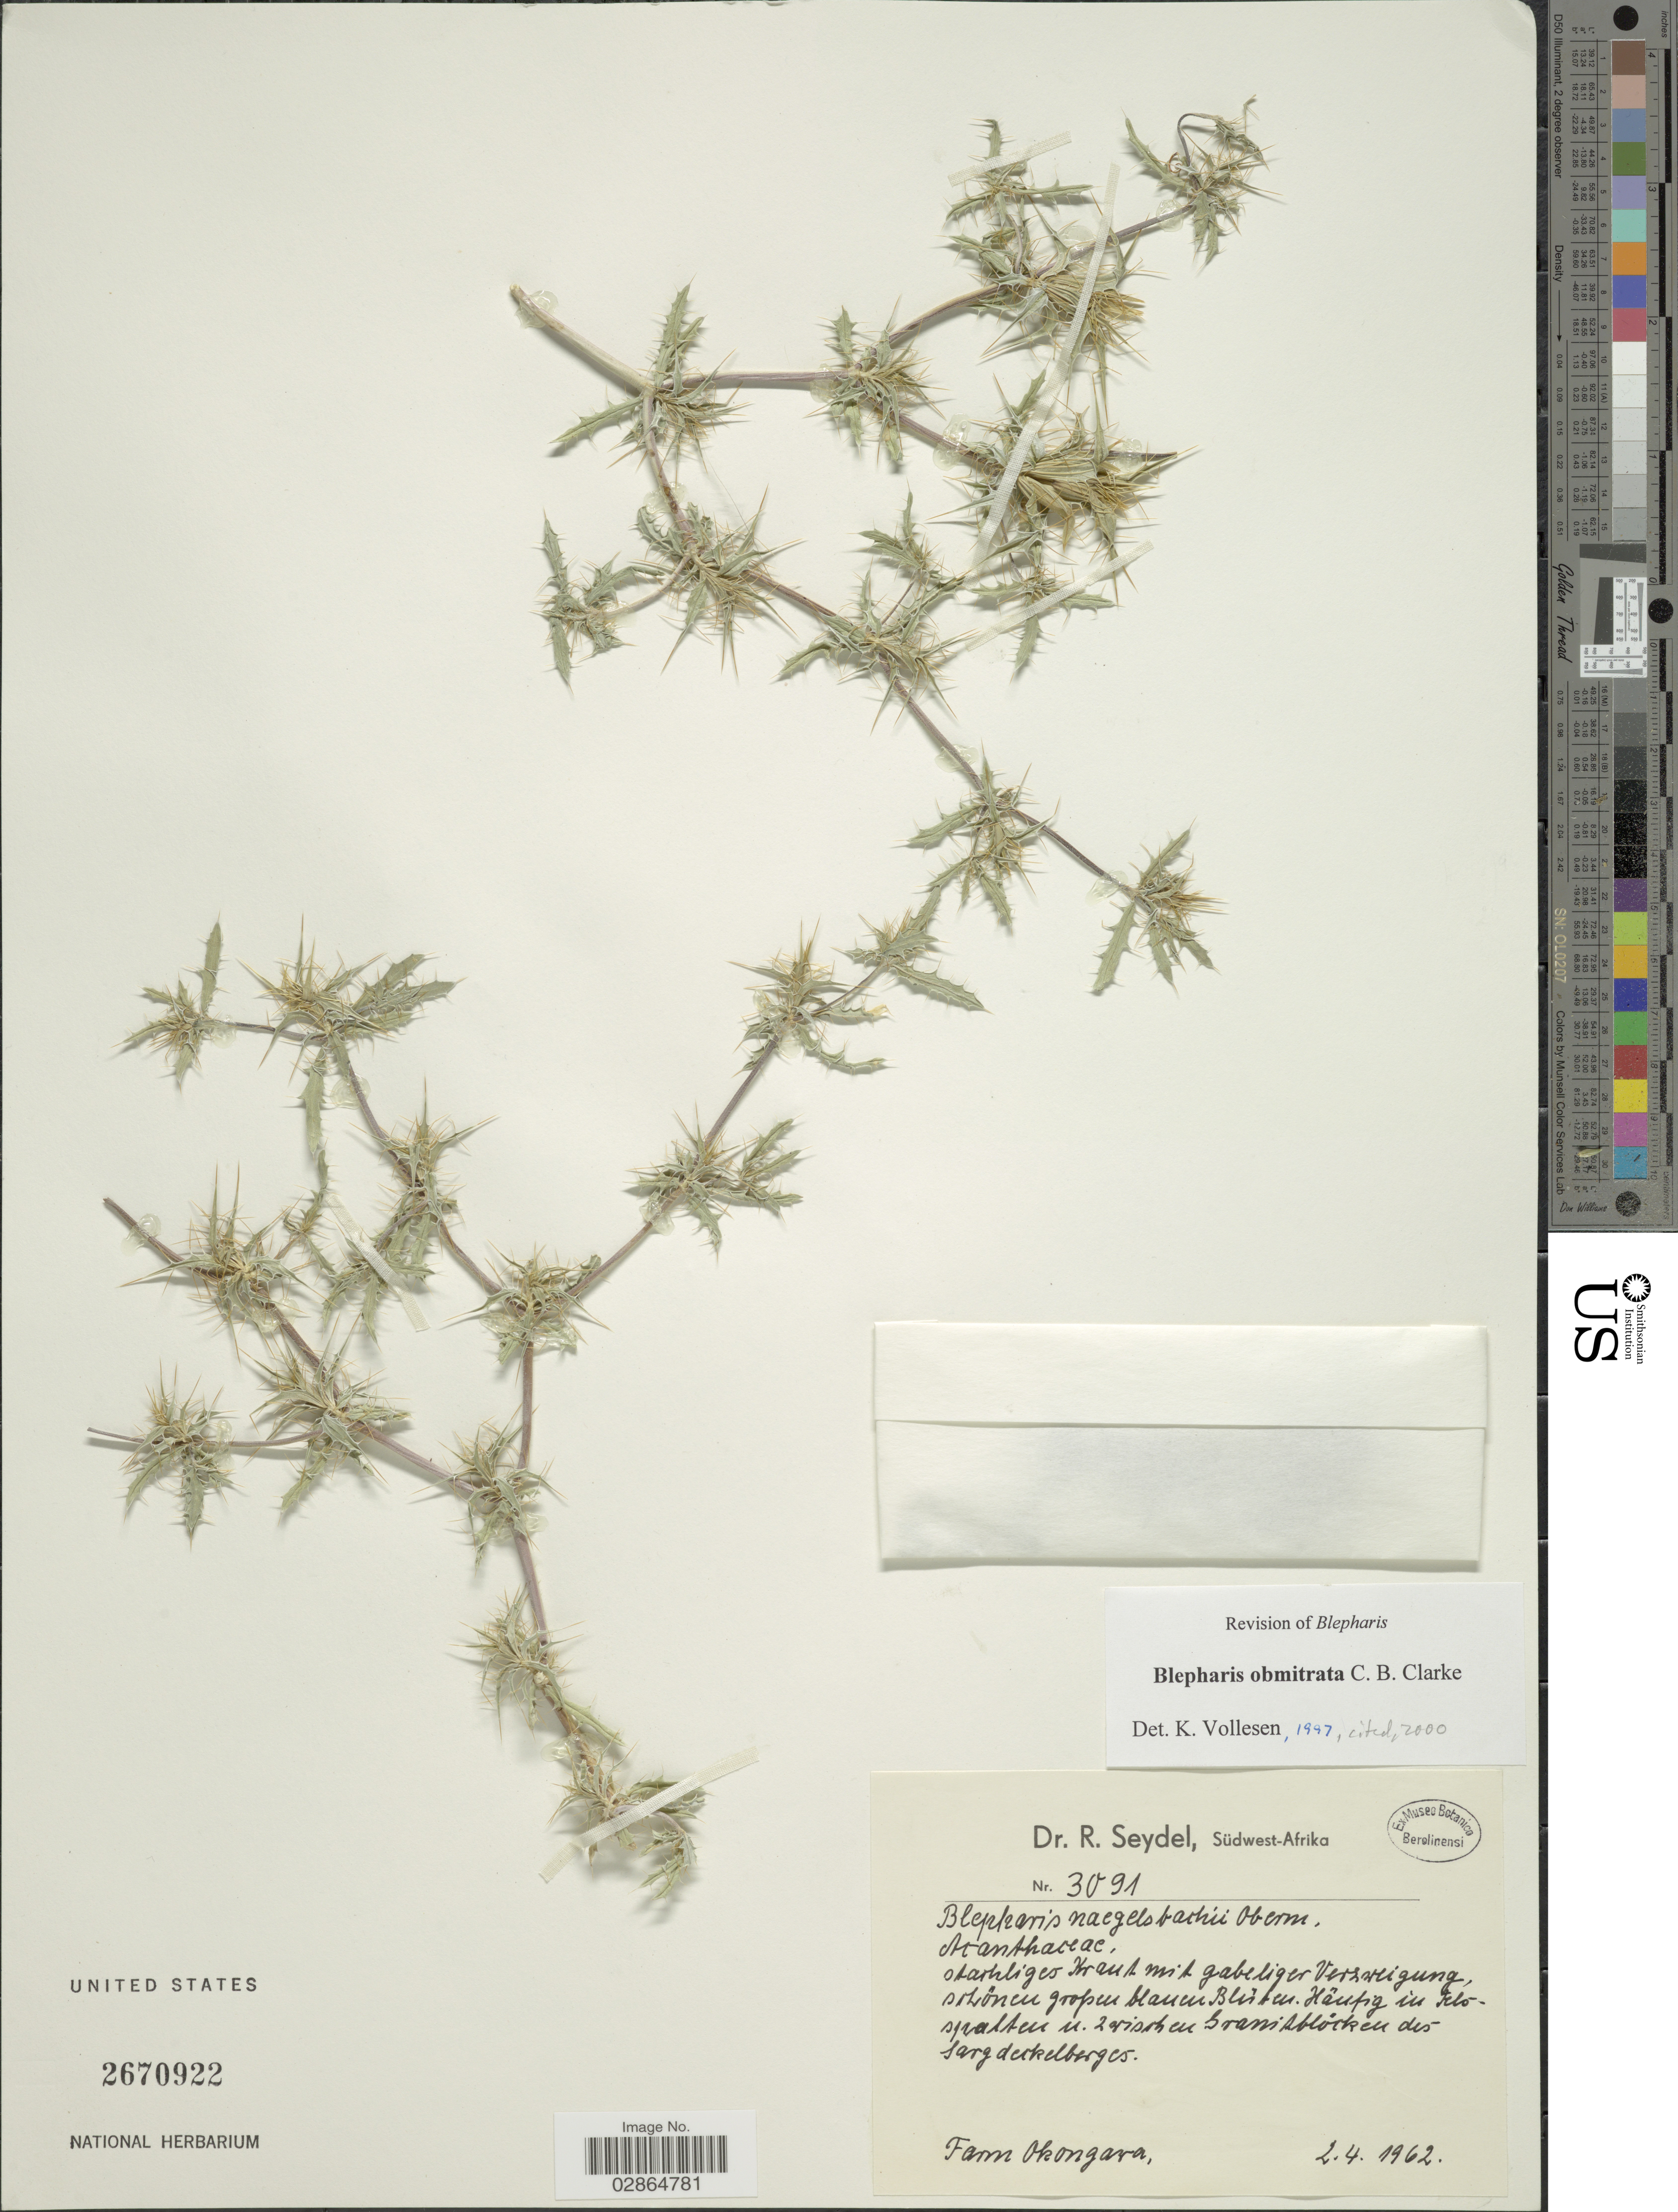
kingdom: Plantae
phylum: Tracheophyta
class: Magnoliopsida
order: Lamiales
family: Acanthaceae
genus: Blepharis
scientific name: Blepharis obmitrata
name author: C.B. Clarke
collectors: R. Seydel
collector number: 3091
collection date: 1962-04-02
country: Namibia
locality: Farm Okongara.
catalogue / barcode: US 2670922